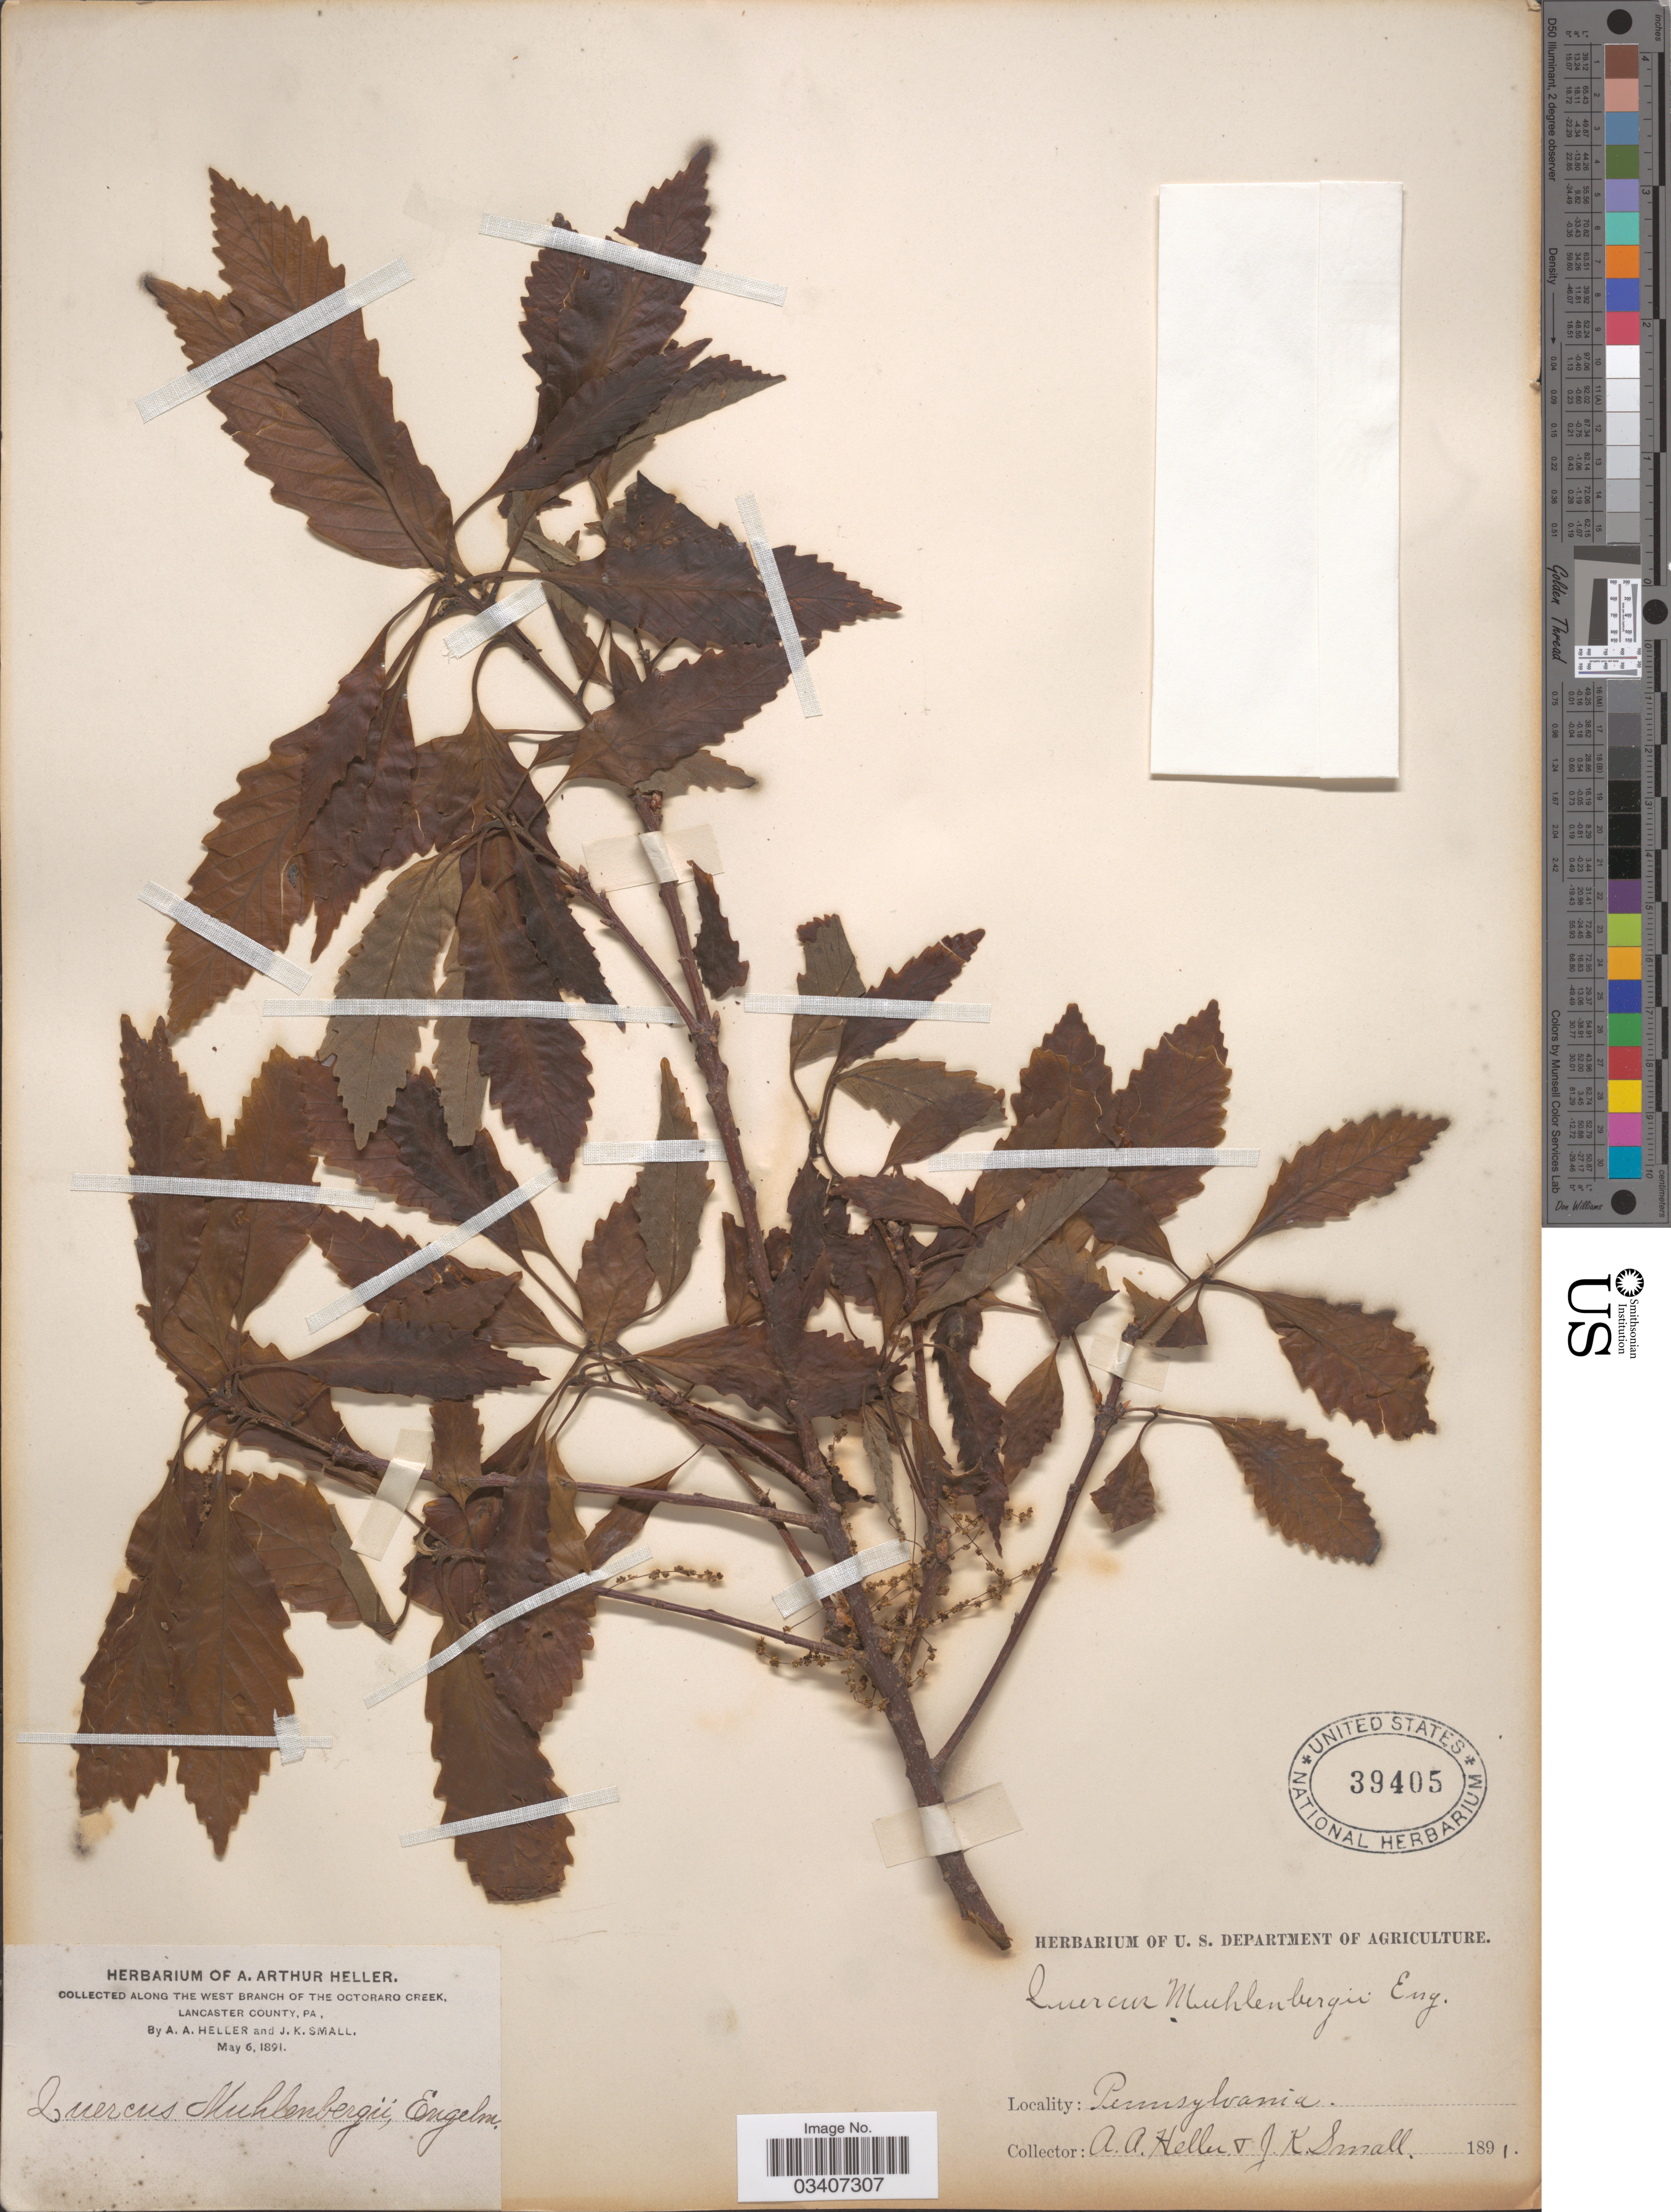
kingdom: Plantae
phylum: Tracheophyta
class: Magnoliopsida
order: Fagales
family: Fagaceae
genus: Quercus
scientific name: Quercus muehlenbergii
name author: Engelm.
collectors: A. A. Heller & J. K. Small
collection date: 1891-05-06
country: United States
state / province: Pennsylvania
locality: Along the West Branch of the Octoraro Creek, Lancaster County.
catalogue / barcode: US 39405